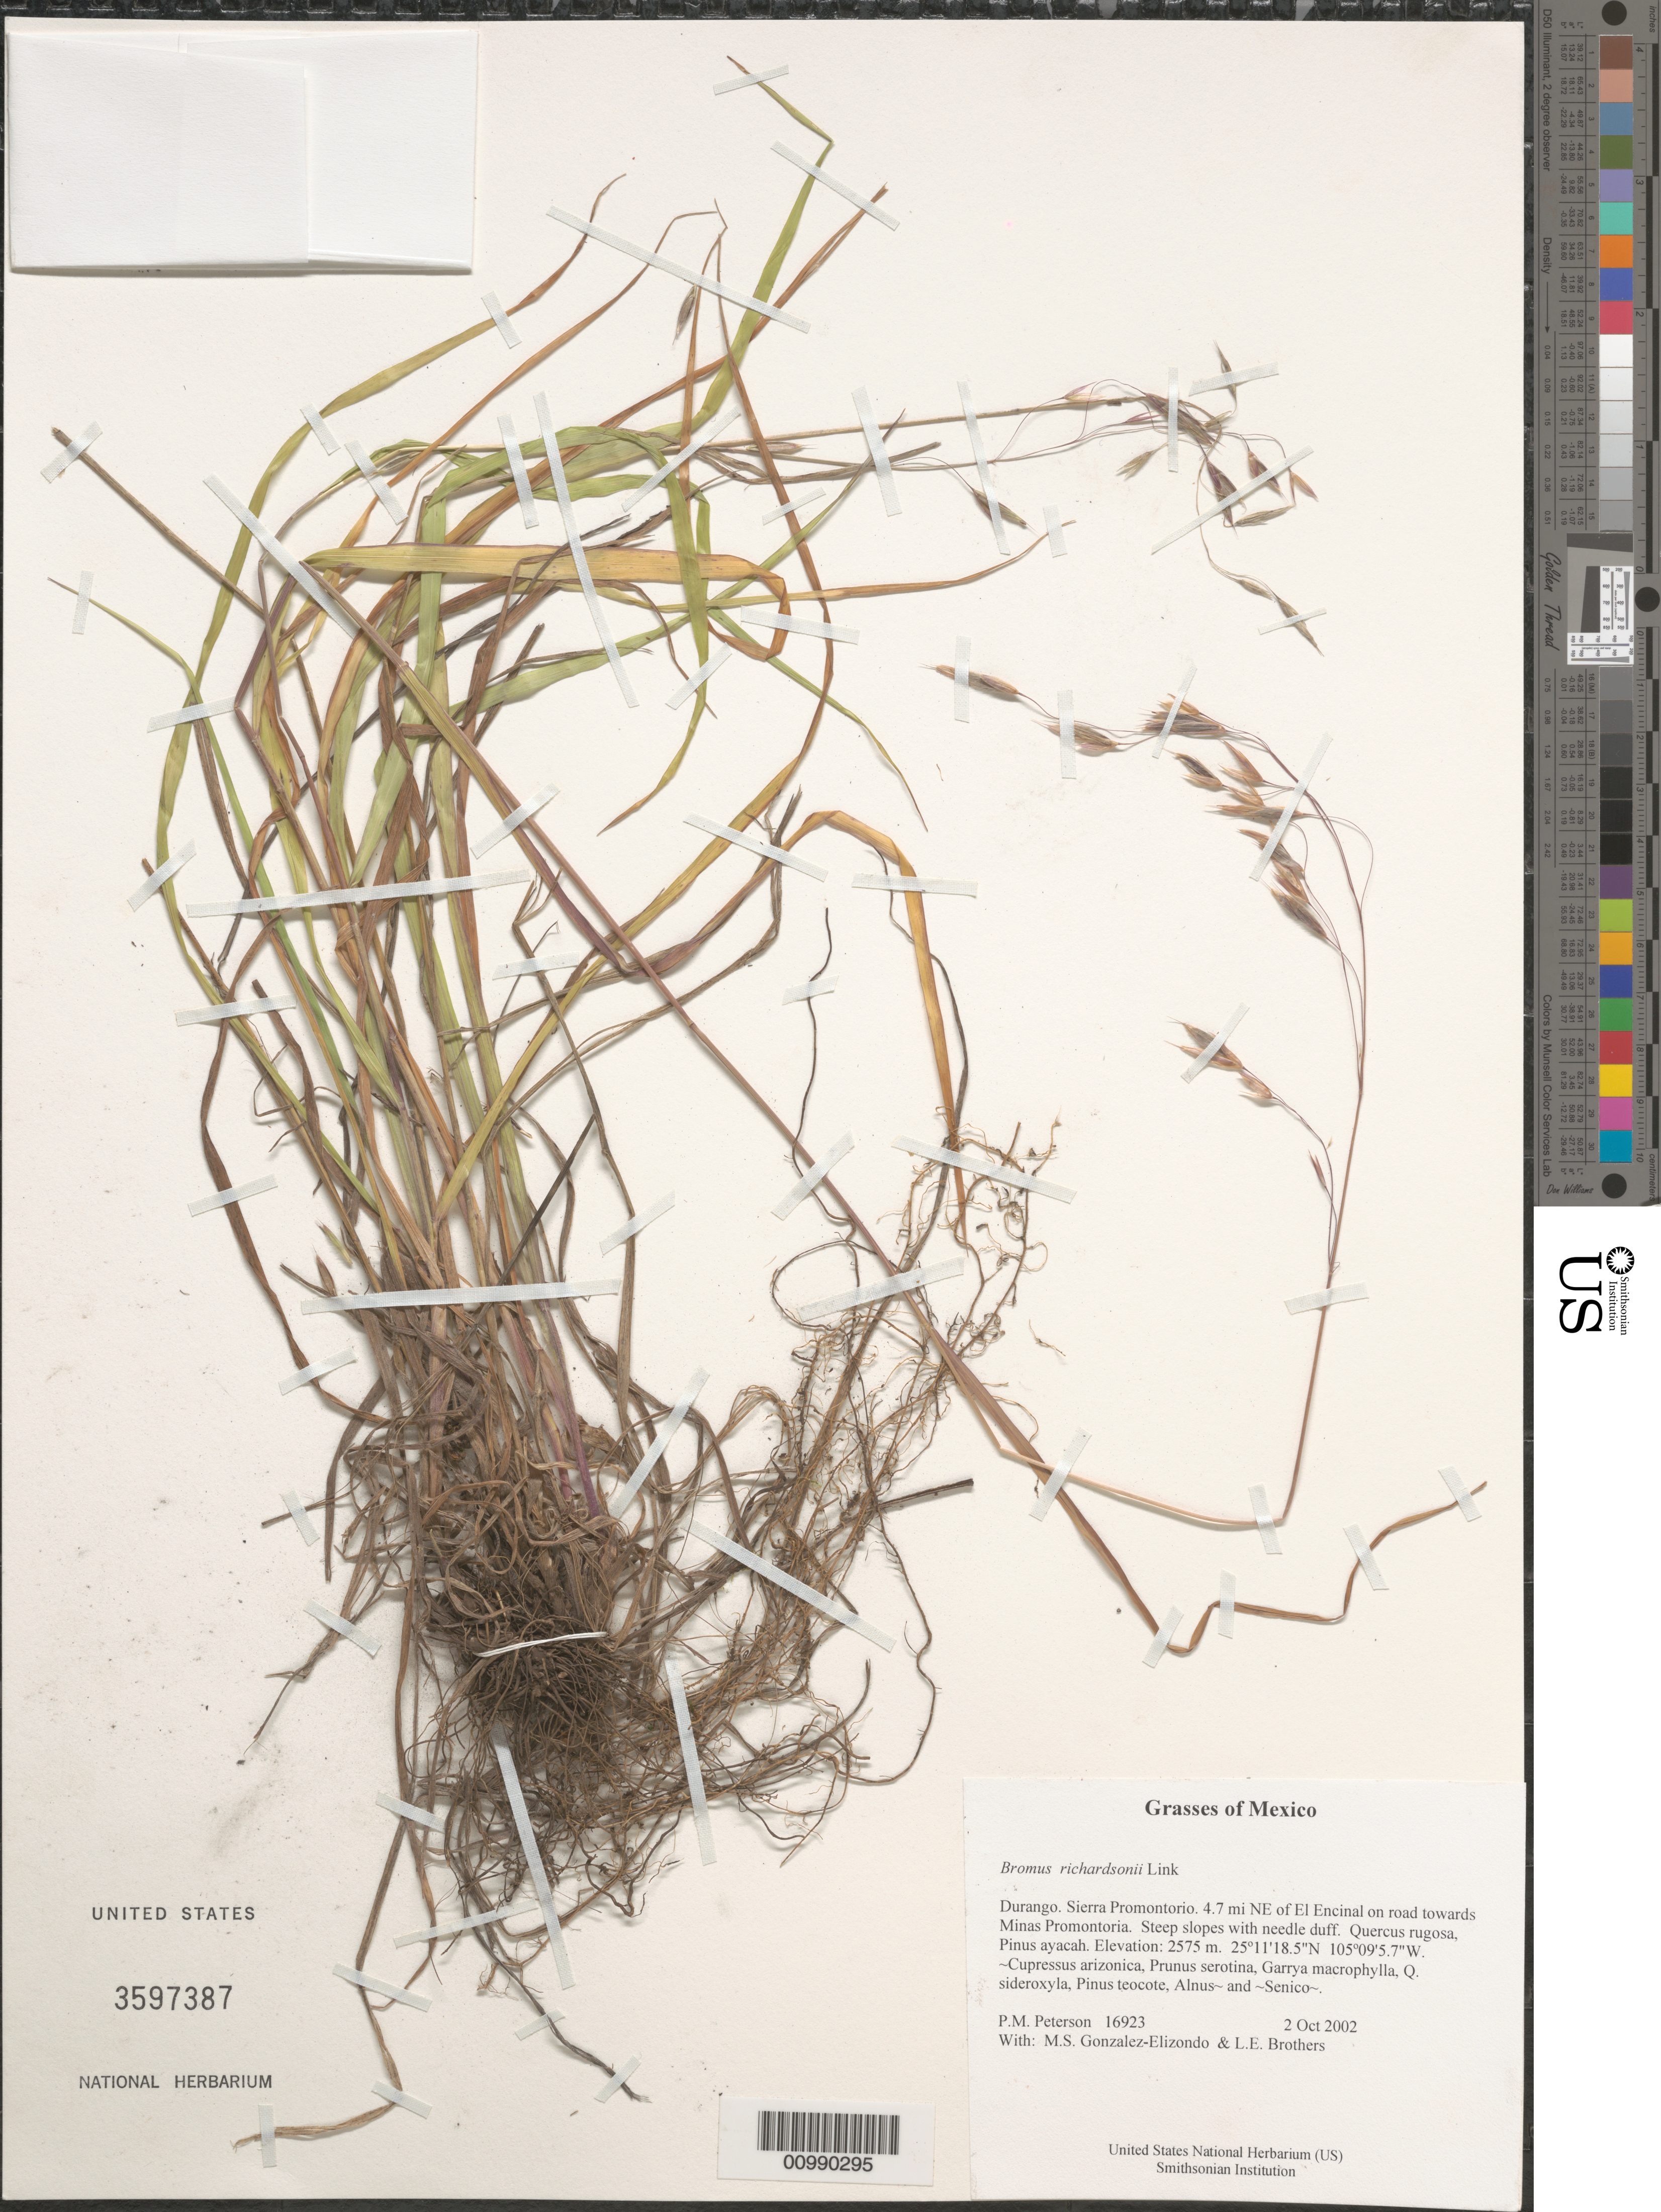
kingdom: Plantae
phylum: Tracheophyta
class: Liliopsida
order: Poales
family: Poaceae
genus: Bromus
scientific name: Bromus richardsonii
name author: Link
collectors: P. M. Peterson, M. S. González-Elizondo & L. E. Brothers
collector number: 16923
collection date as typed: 02 Oct 2002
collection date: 2002-10-02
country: Mexico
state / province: Durango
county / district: Sierra Promontorio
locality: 4.7 mi NE of El Encinal on road towards Minas Promontoria. Steep slopes with needle duff. Quercus rugosa, Pinus ayacah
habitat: ~Cupressus arizonica, Prunus serotina, Garrya macrophylla, Q. sideroxyla, Pinus teocote, Alnus~ and ~Senico~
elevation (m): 2575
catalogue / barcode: US 3597387